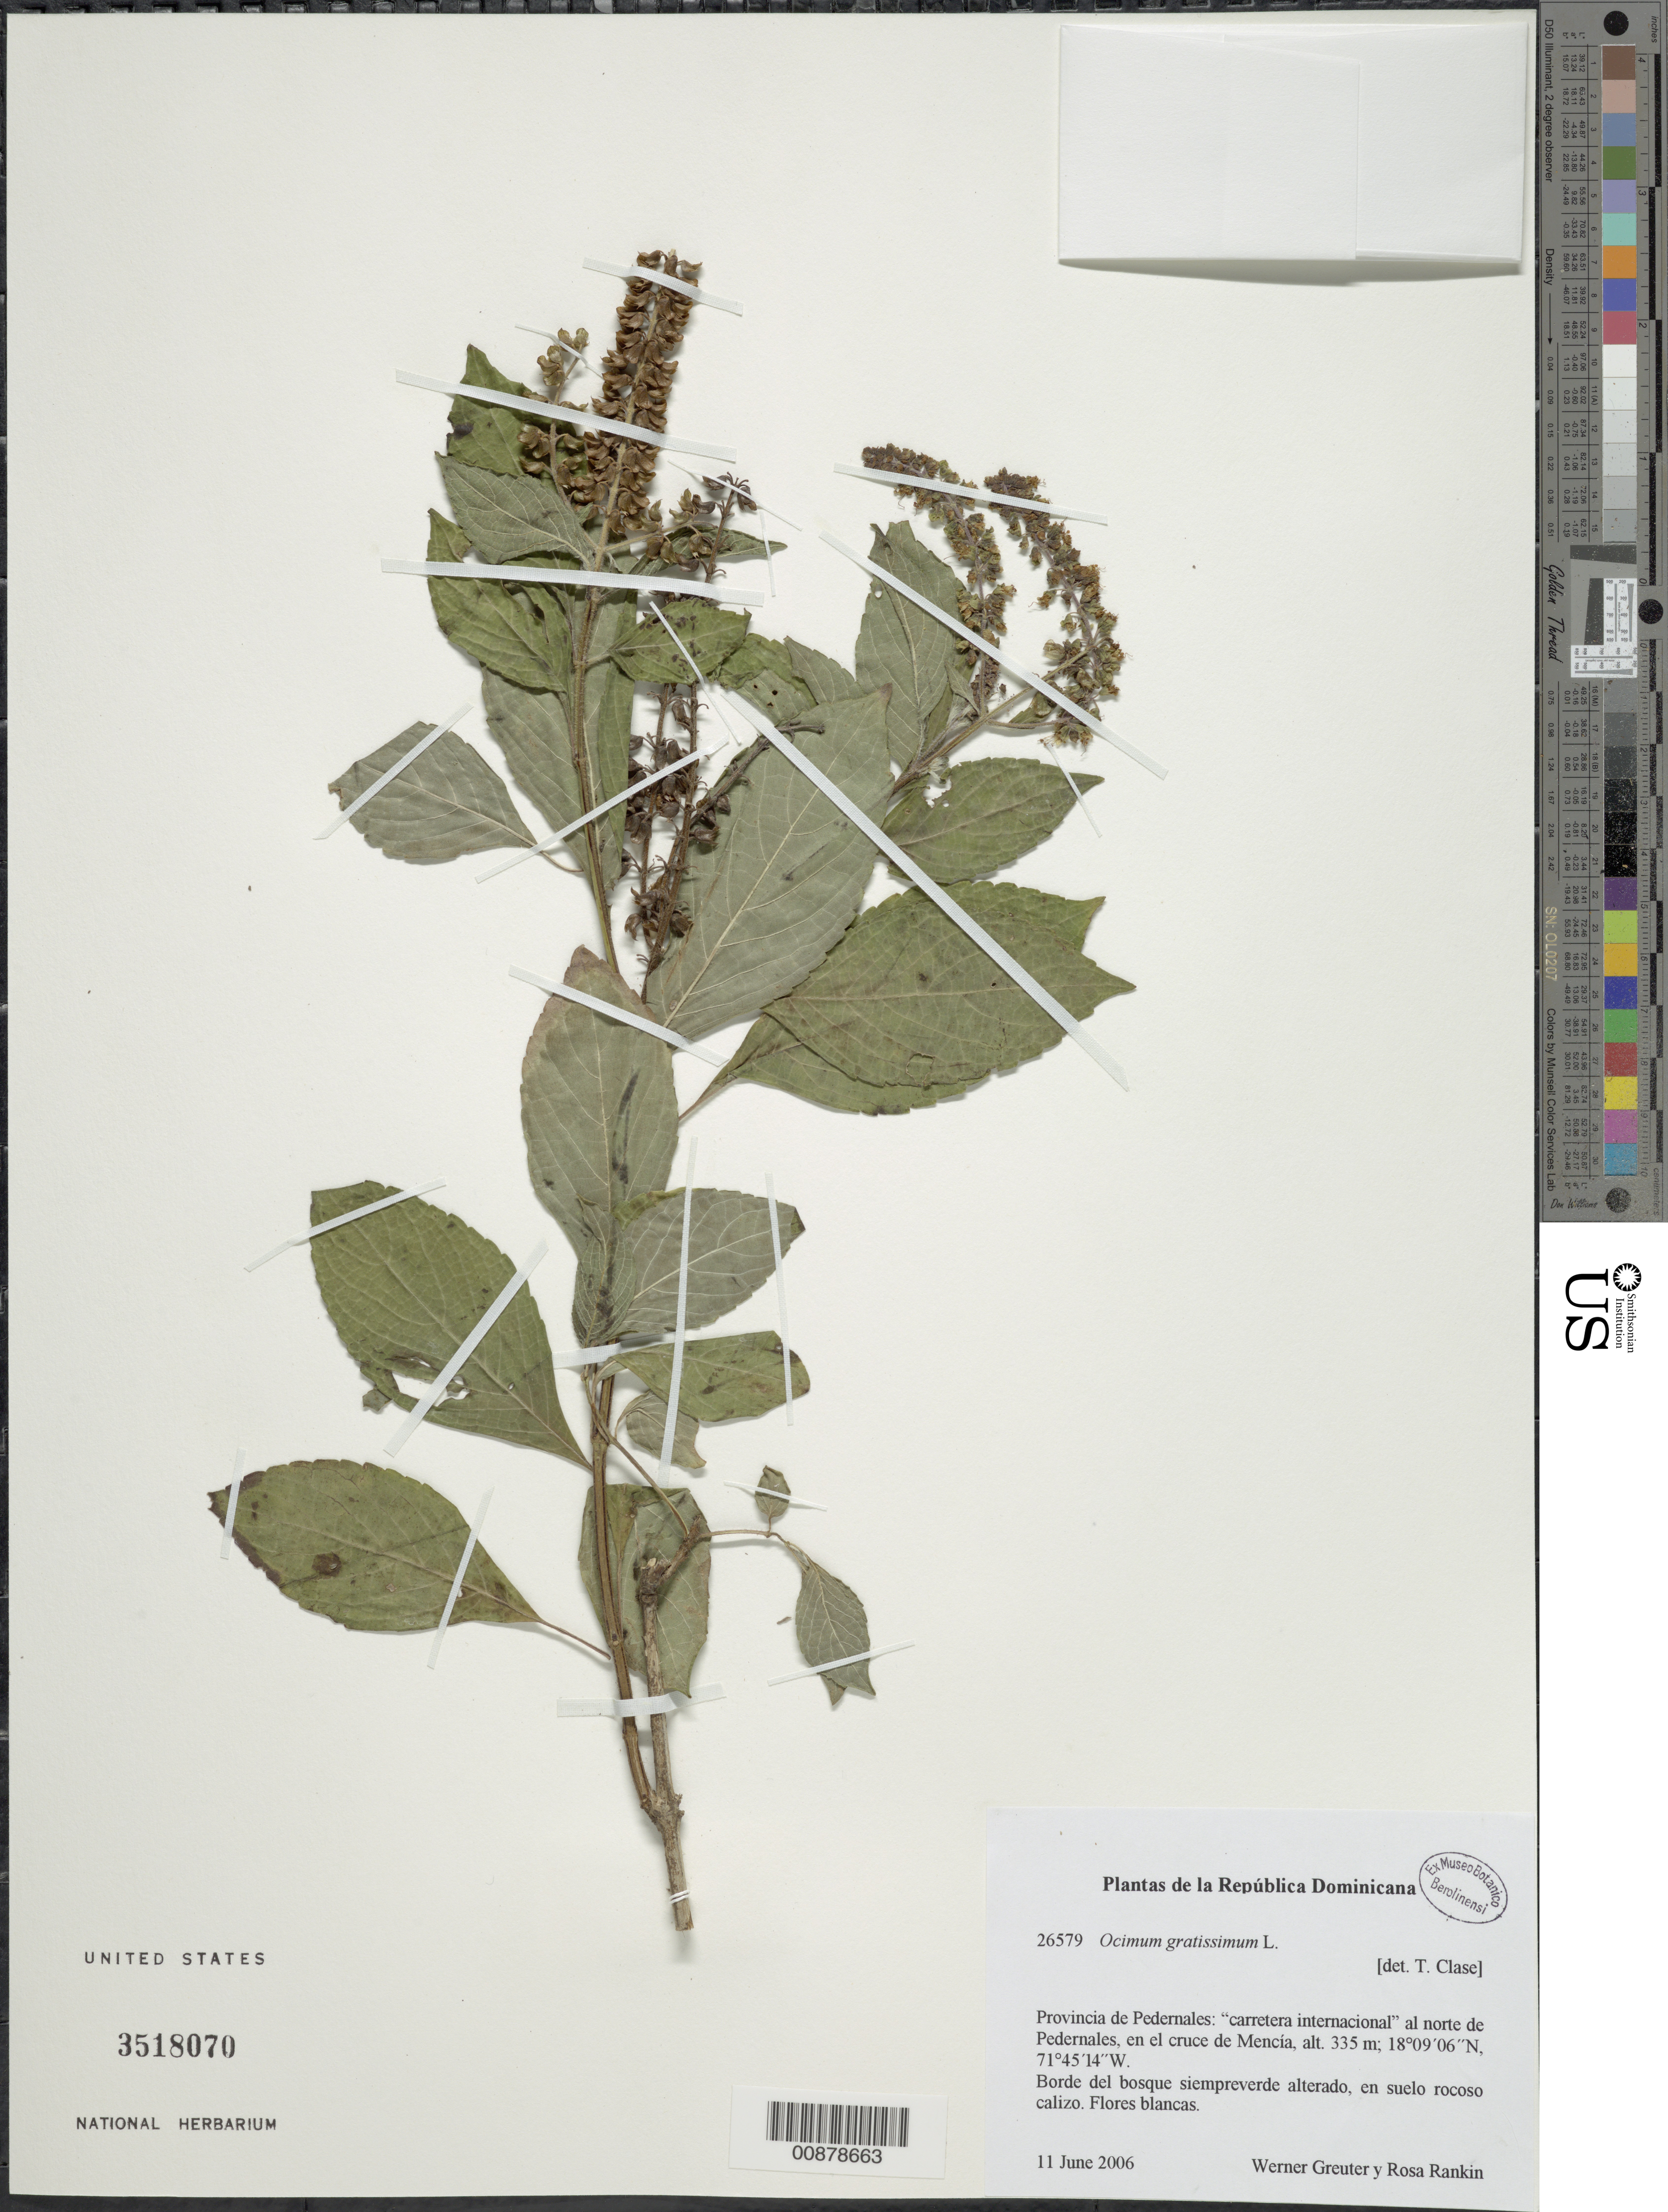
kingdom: Plantae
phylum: Tracheophyta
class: Magnoliopsida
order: Lamiales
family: Lamiaceae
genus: Ocimum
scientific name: Ocimum gratissimum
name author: L.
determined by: Clase, T.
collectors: W. Greuter & R. Rankin Rodriguez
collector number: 26579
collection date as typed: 11 Jun 2006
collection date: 2006-06-11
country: Dominican Republic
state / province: Pedernales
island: Hispaniola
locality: "Carretera internacional" al norte de Pedernales y al sur del cruce de Mencía.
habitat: Bosque siempreverde alterado y borde de la carretera, en suelo rocoso calizo.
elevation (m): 335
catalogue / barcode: US 3518070